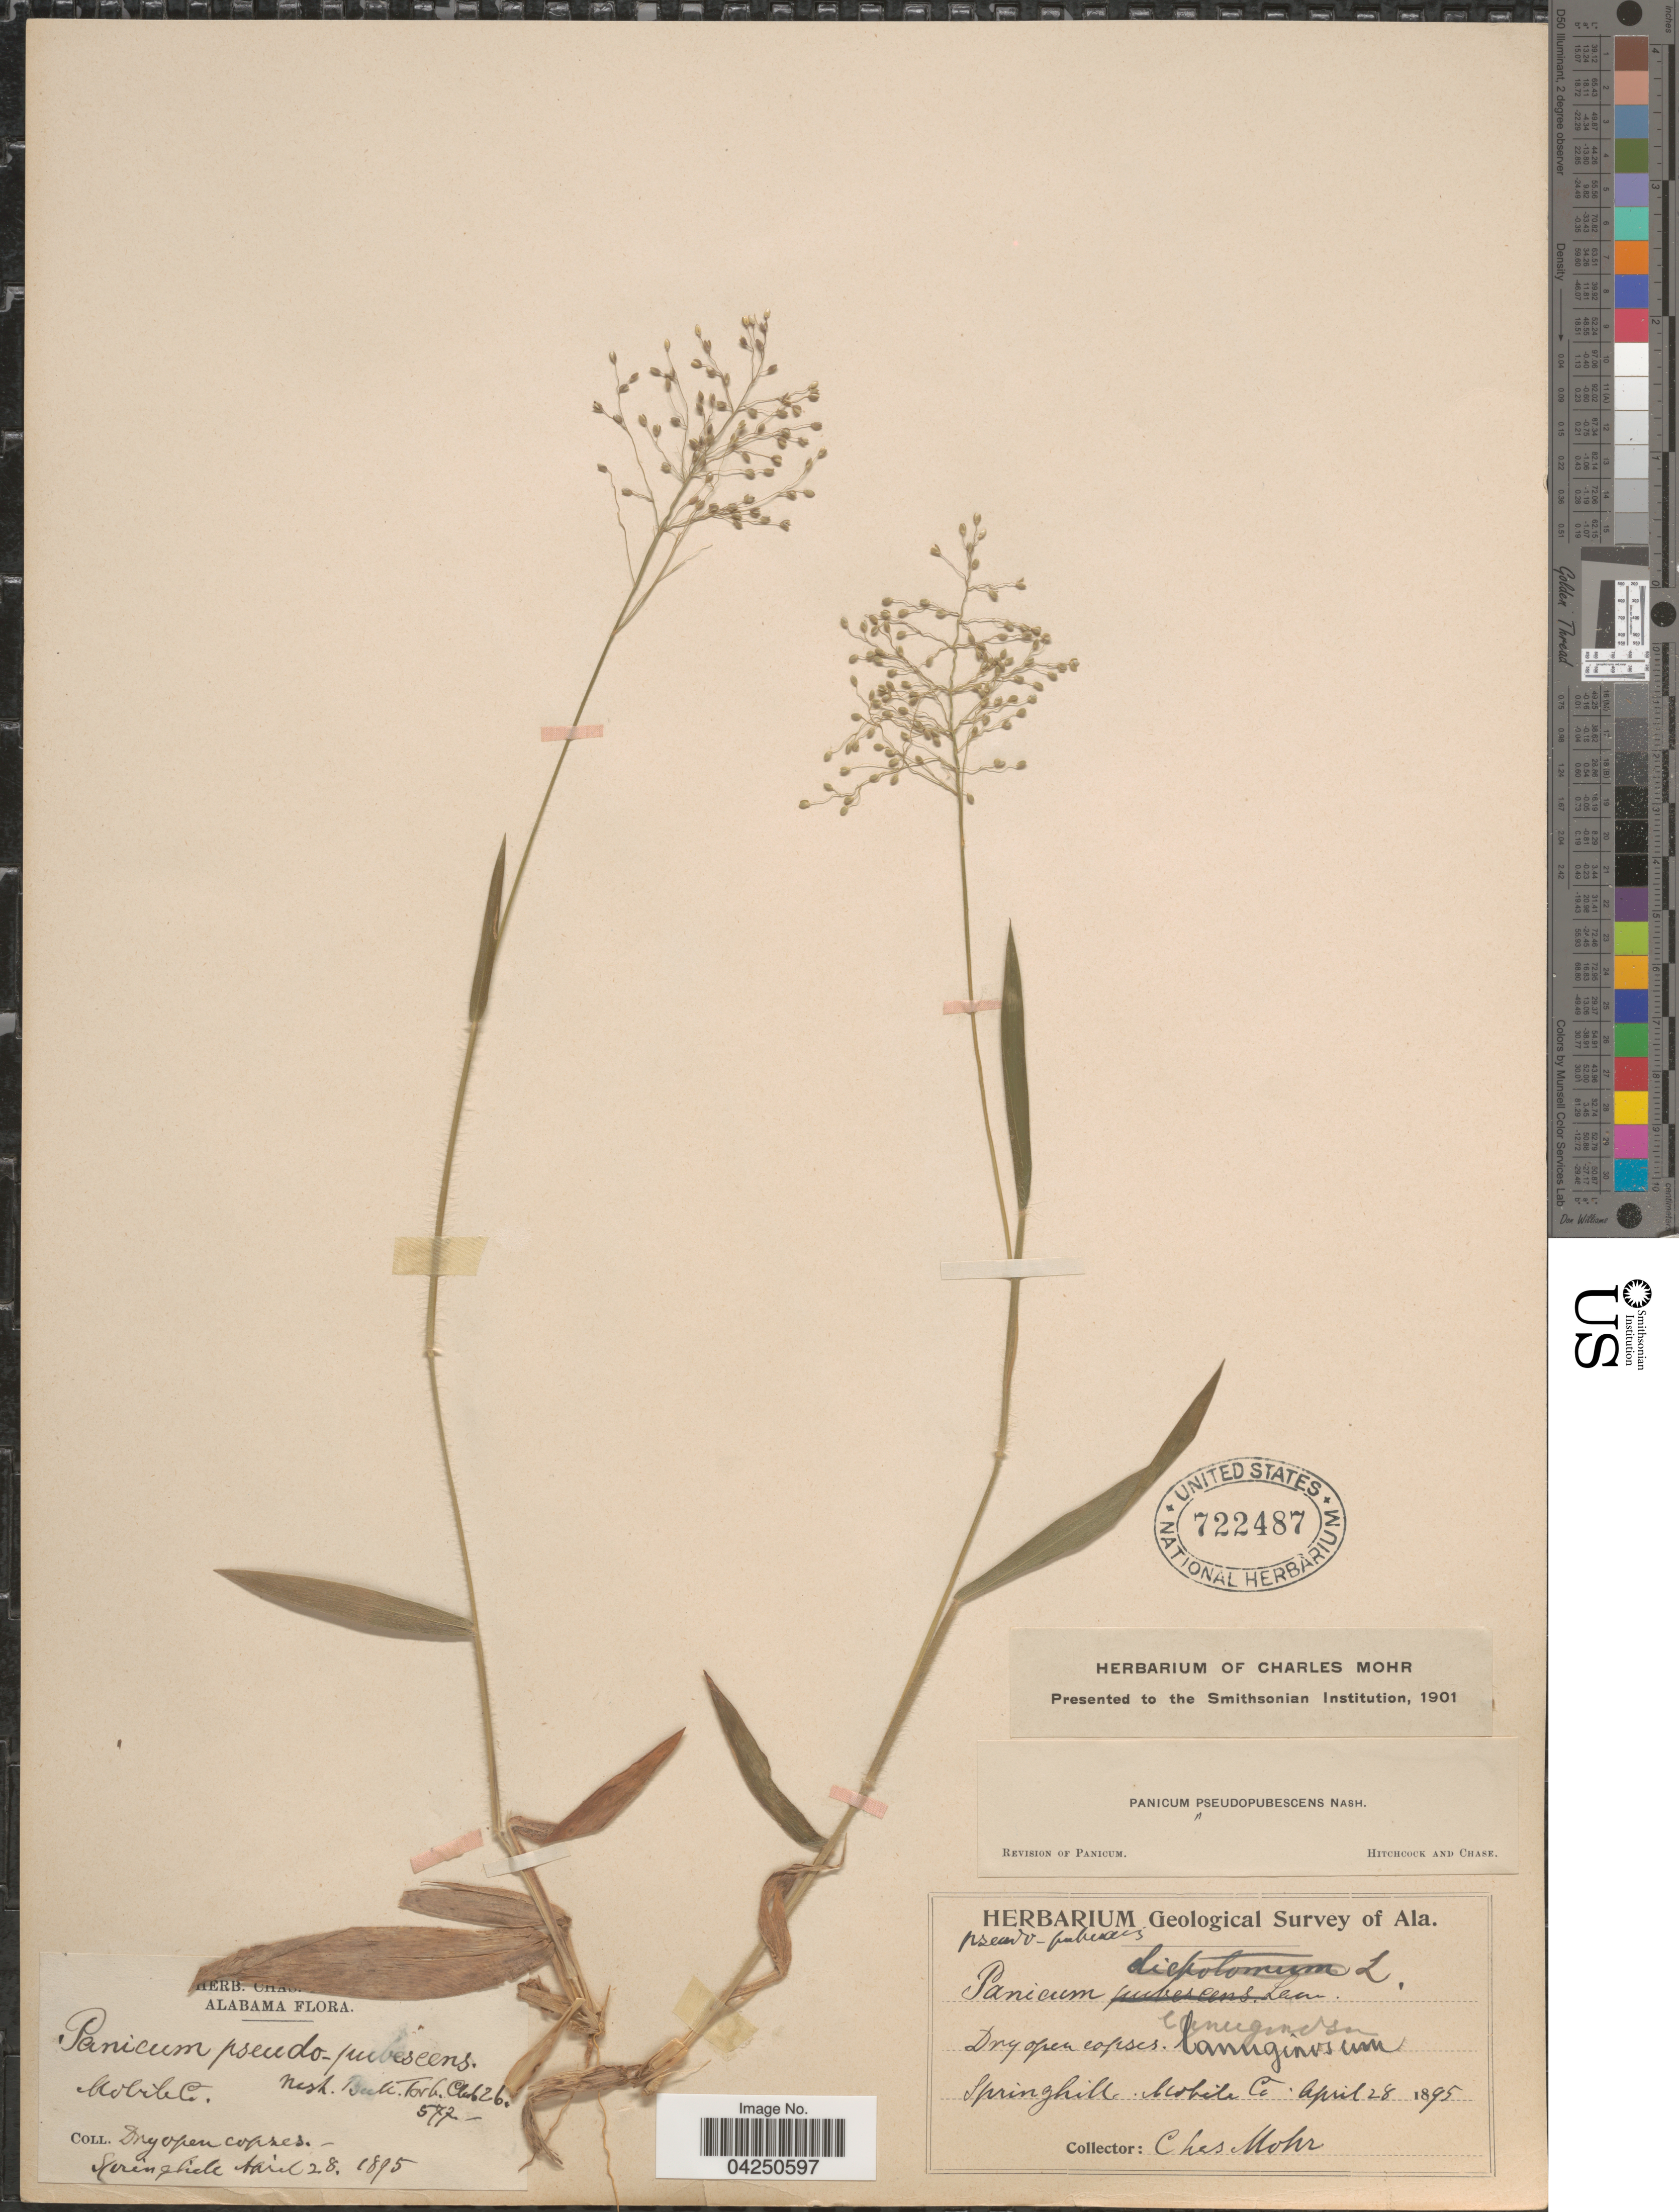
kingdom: Plantae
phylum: Tracheophyta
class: Liliopsida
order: Poales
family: Poaceae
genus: Dichanthelium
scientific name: Dichanthelium acuminatum var. acuminatum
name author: (Sw.) Gould & C.A. Clark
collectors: Mohr, C. T. (herbarium)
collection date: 1895-04-28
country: United States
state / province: Alabama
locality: Dry open copses. Springhill. Mobile Co. Geological Survey of Ala.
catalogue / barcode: US 722487